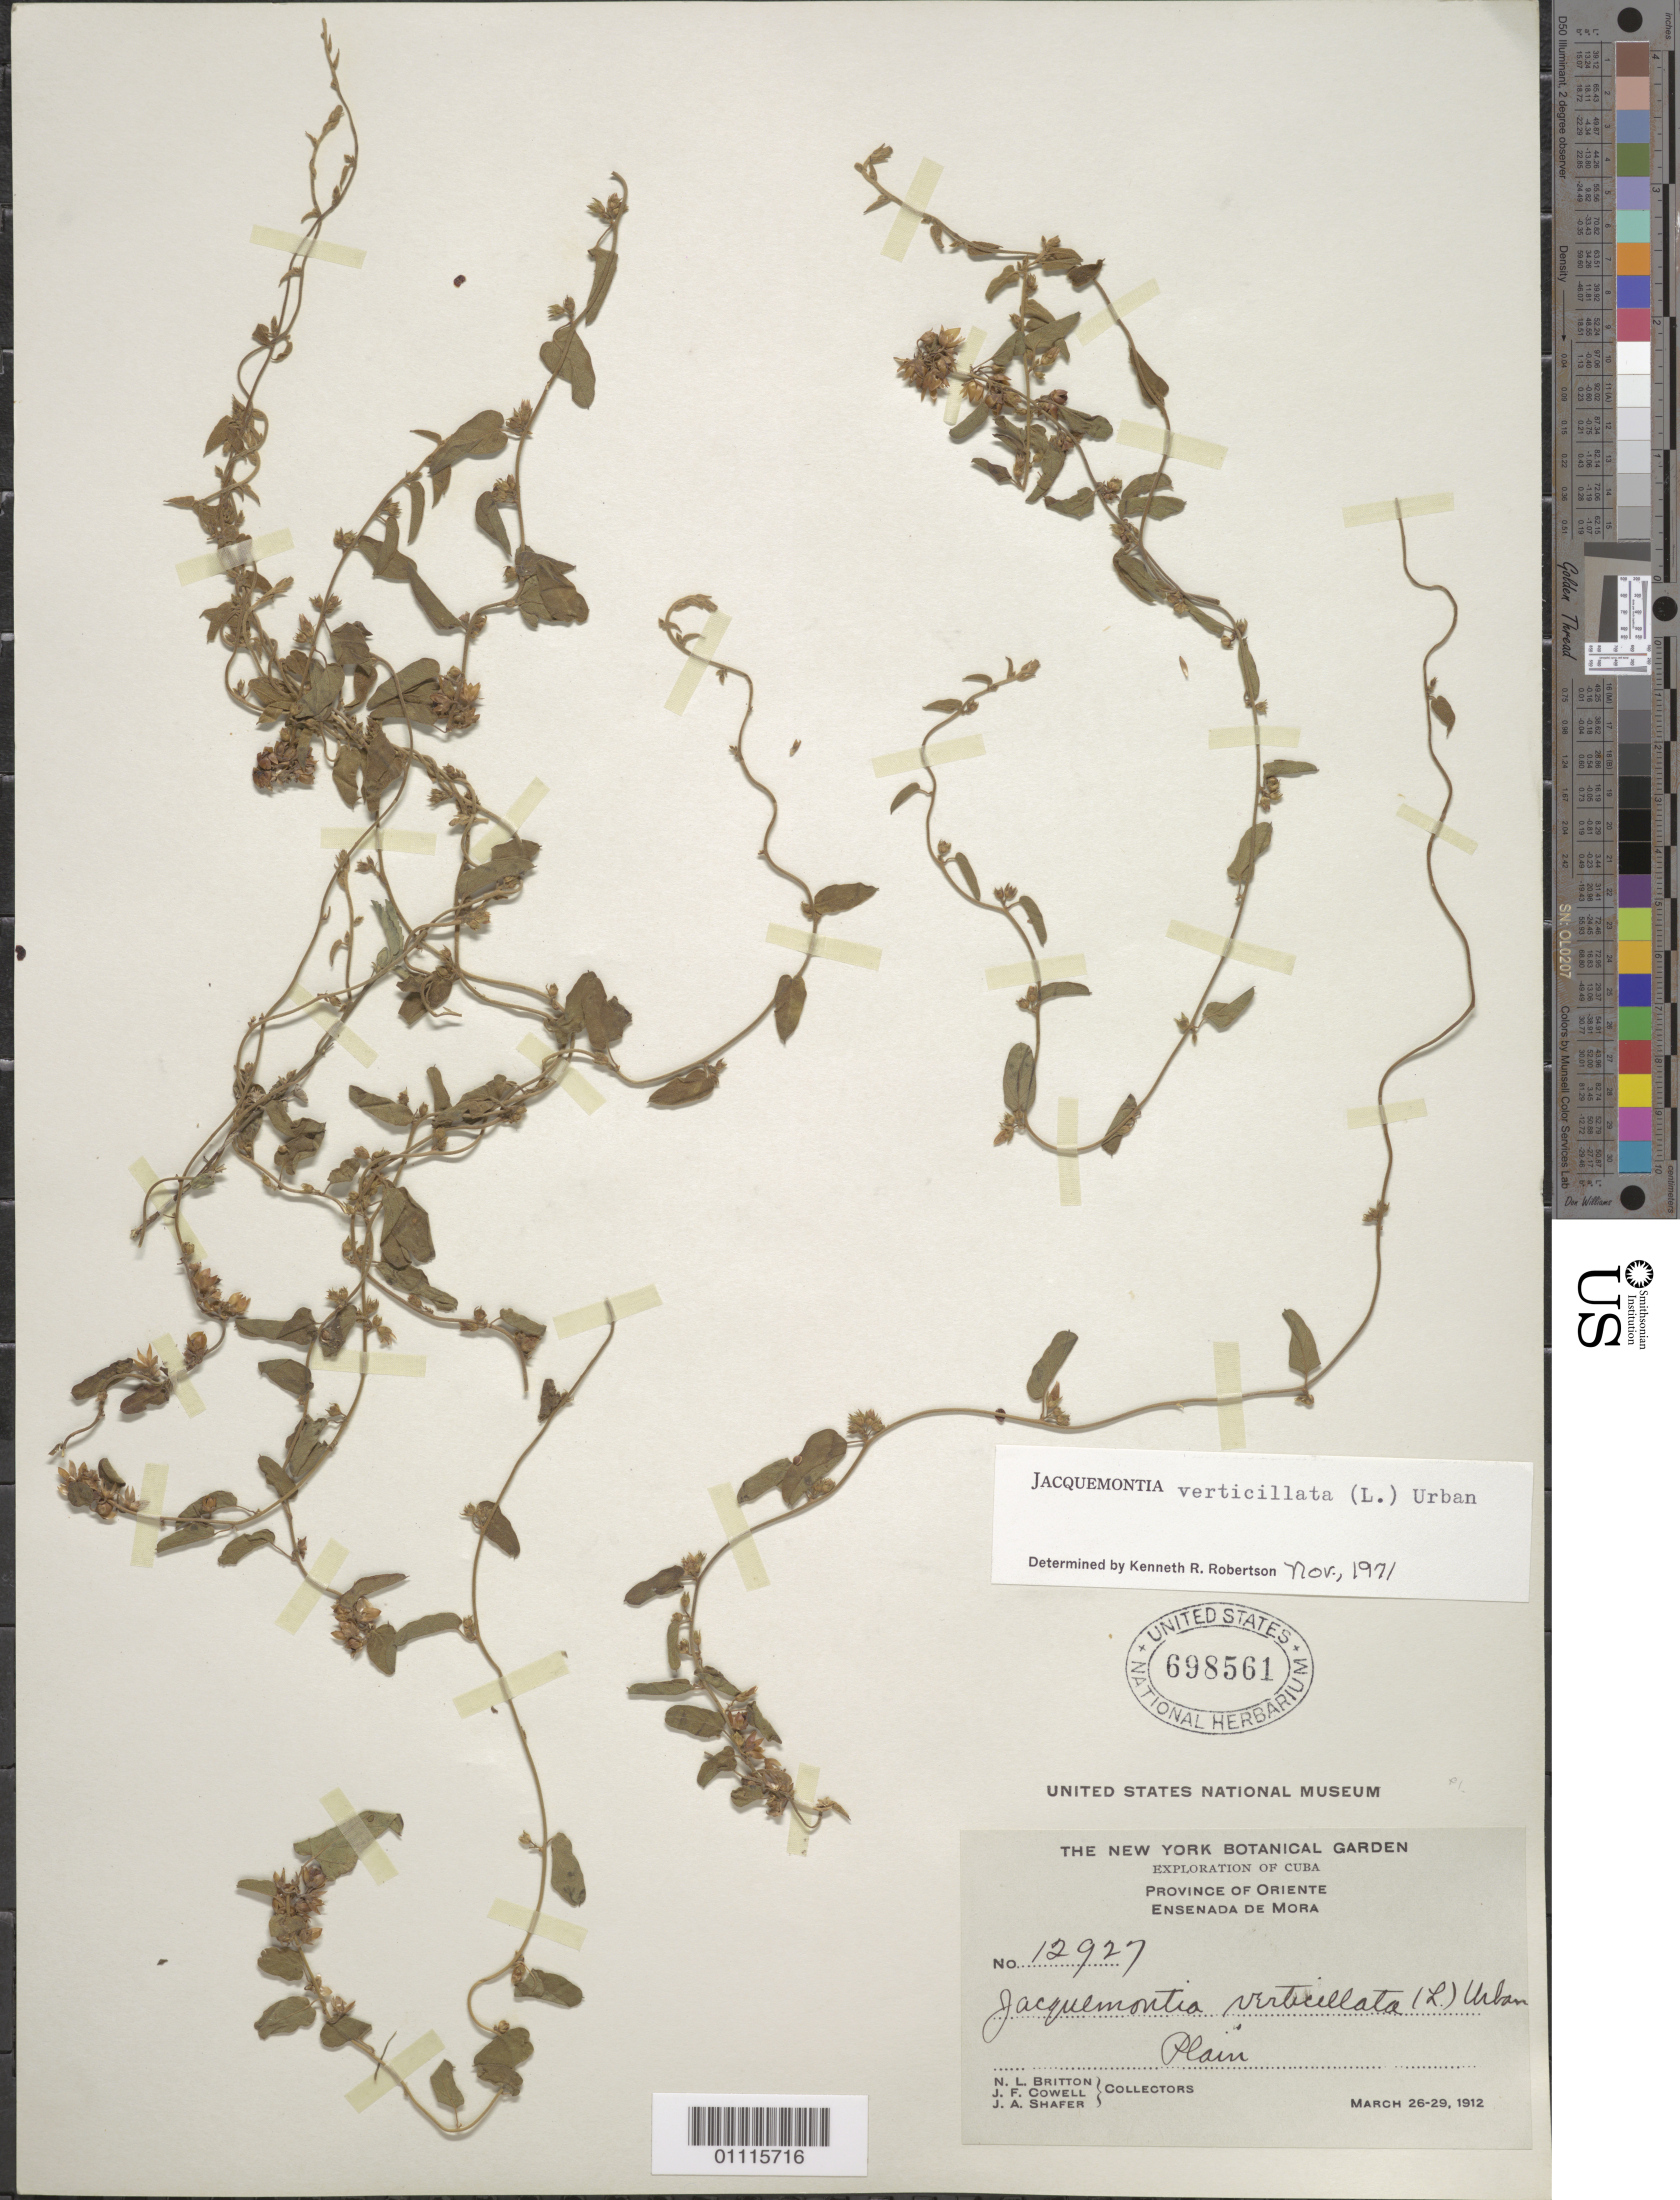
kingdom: Plantae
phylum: Tracheophyta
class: Magnoliopsida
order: Solanales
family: Convolvulaceae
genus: Jacquemontia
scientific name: Jacquemontia verticillata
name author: (L.) Urb.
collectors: N. Britton, J. F. Cowell & J. A. Shafer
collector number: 12927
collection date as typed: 26 Mar 1912 to 29 Mar 1912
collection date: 1912-03-26/1912-03-29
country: Cuba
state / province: Granma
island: Cuba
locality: Ensenada de Mora Plain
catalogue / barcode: US 698561